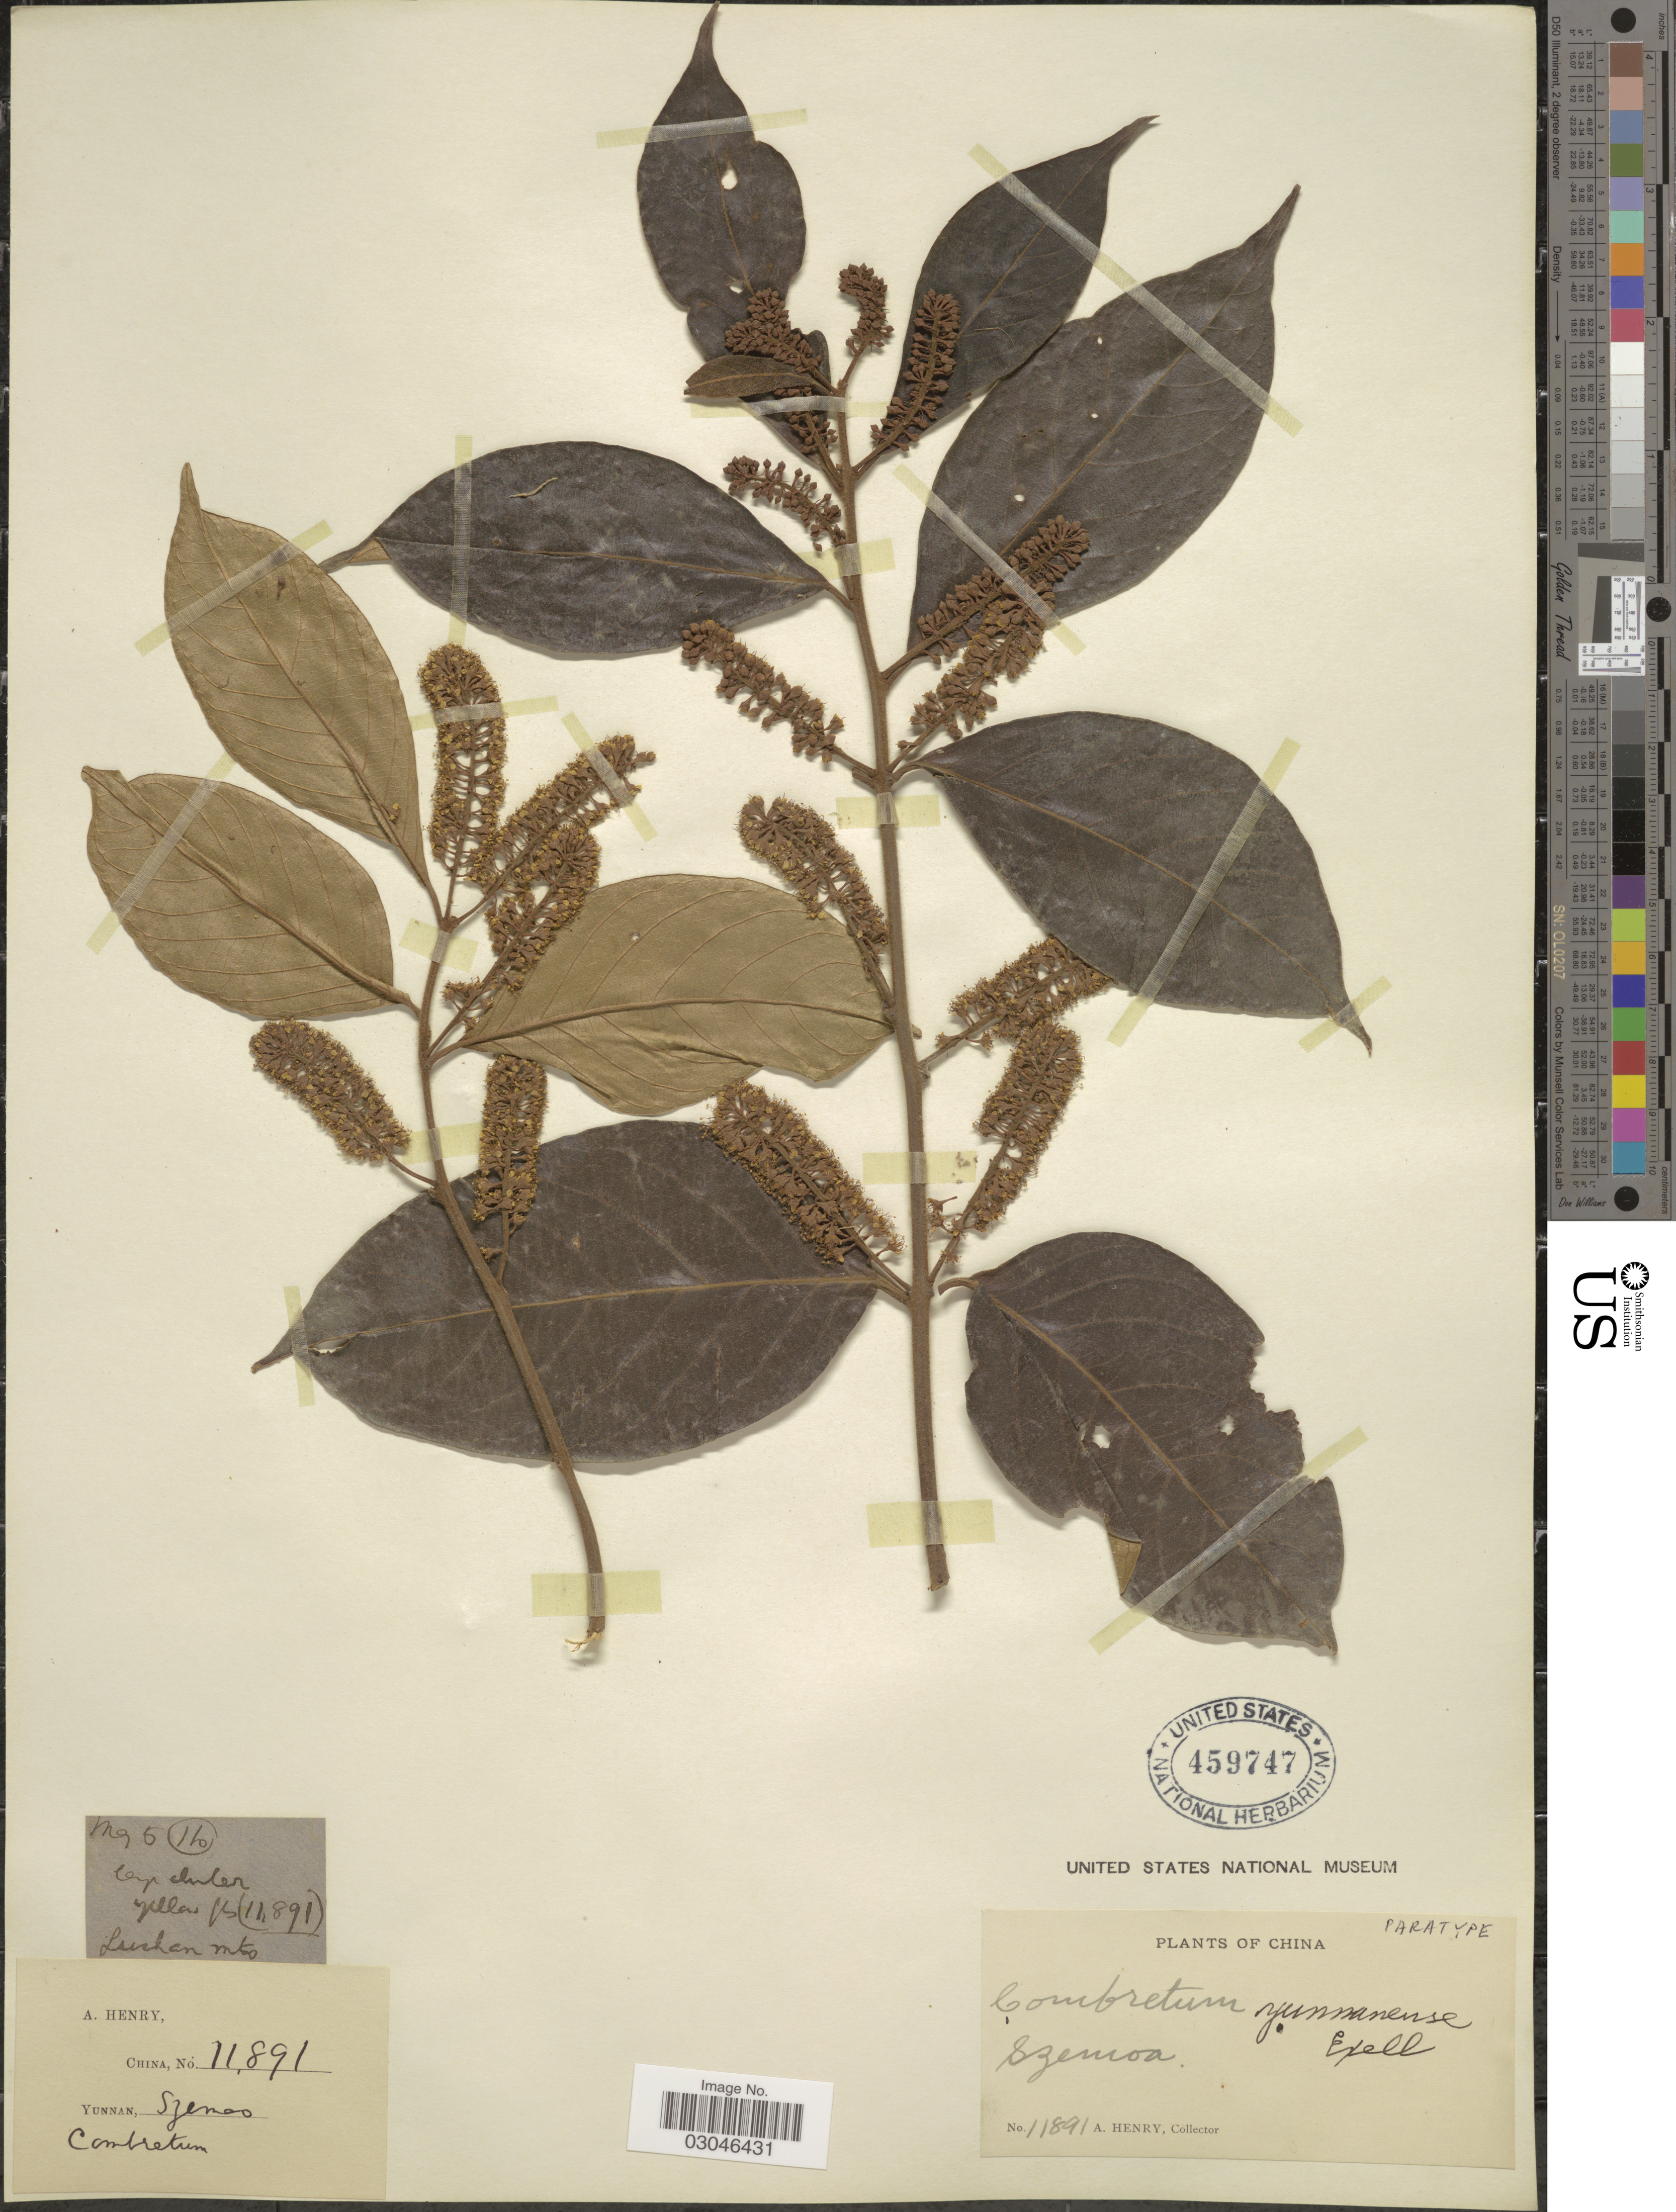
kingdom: Plantae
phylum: Tracheophyta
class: Magnoliopsida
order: Myrtales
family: Combretaceae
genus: Combretum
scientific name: Combretum yunnanense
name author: Exell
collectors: A. Henry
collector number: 11891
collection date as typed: Transcribed d/m/y: /5/5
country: China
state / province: Yunnan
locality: Szemoa. Lushan mts.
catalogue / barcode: US 459747